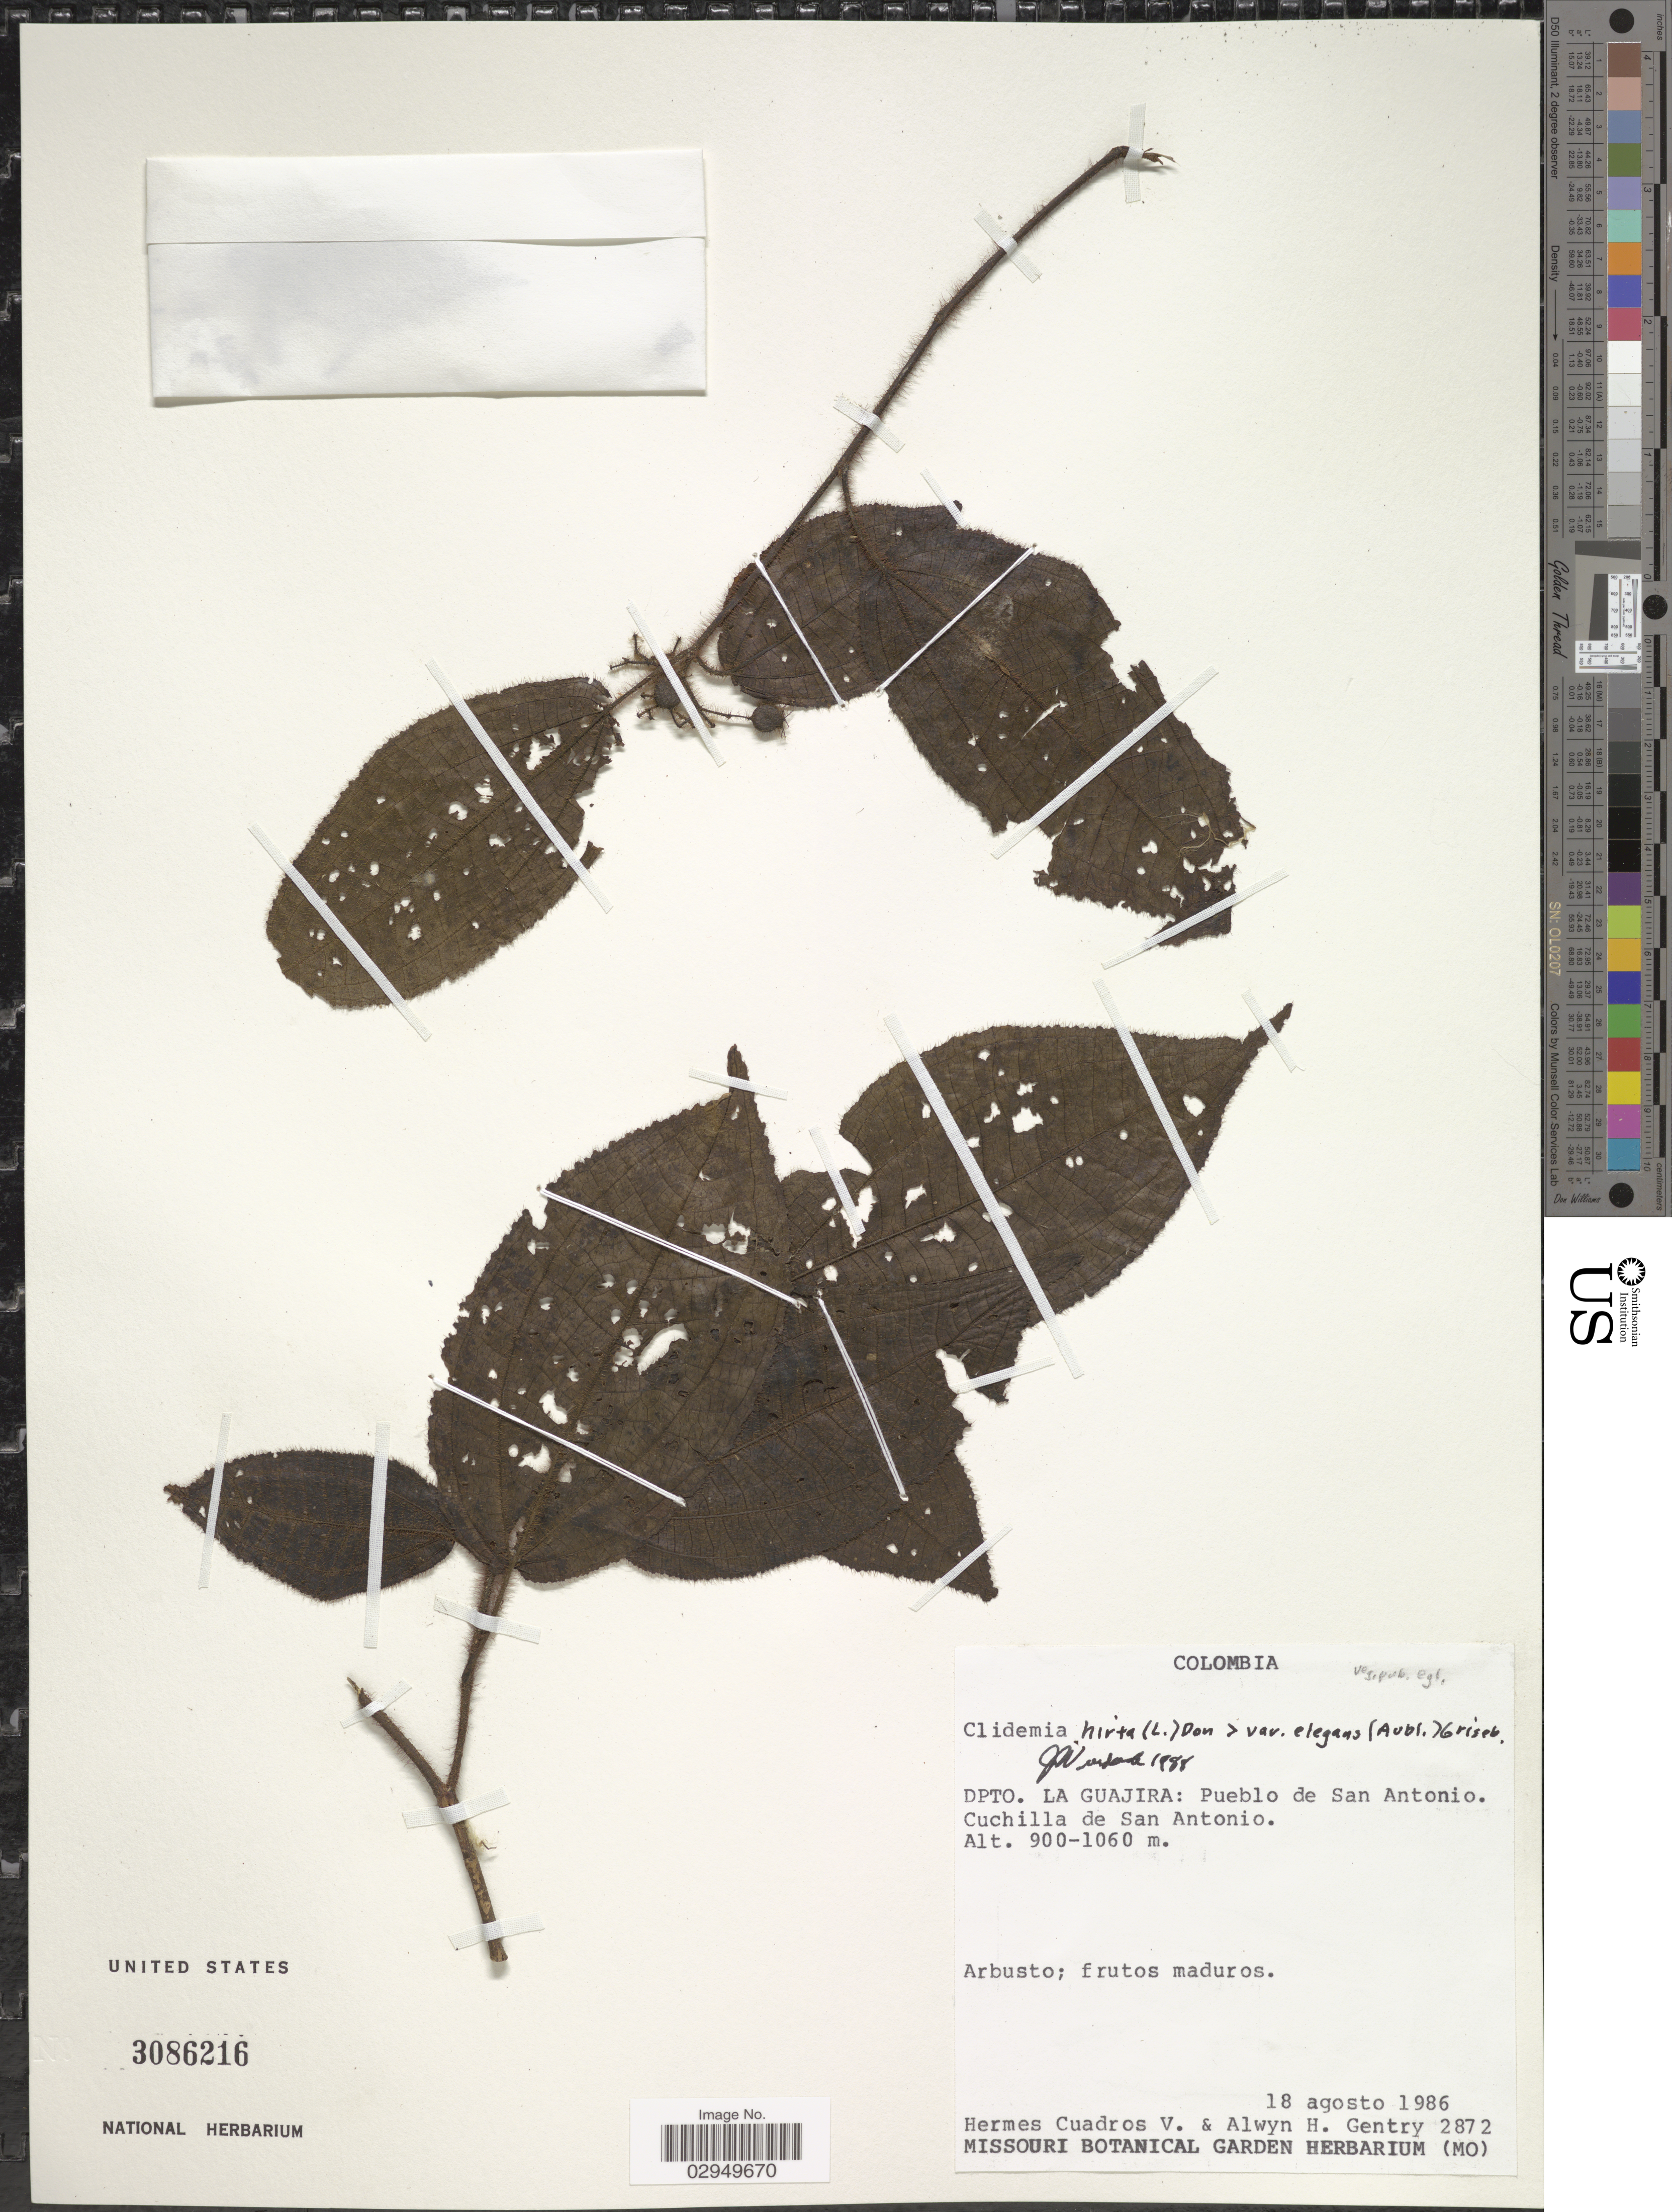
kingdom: Plantae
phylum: Tracheophyta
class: Magnoliopsida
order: Myrtales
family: Melastomataceae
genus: Clidemia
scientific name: Clidemia hirta var. elegans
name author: (Aubl.) Griseb.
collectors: H. Cuadros V. & A. H. Gentry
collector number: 2872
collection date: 1986-08-18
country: Colombia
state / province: La Guajira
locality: Depto. La Guajira: Pueblo de San Antonio. Cuchilla de San Antonio.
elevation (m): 900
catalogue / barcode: US 3086216